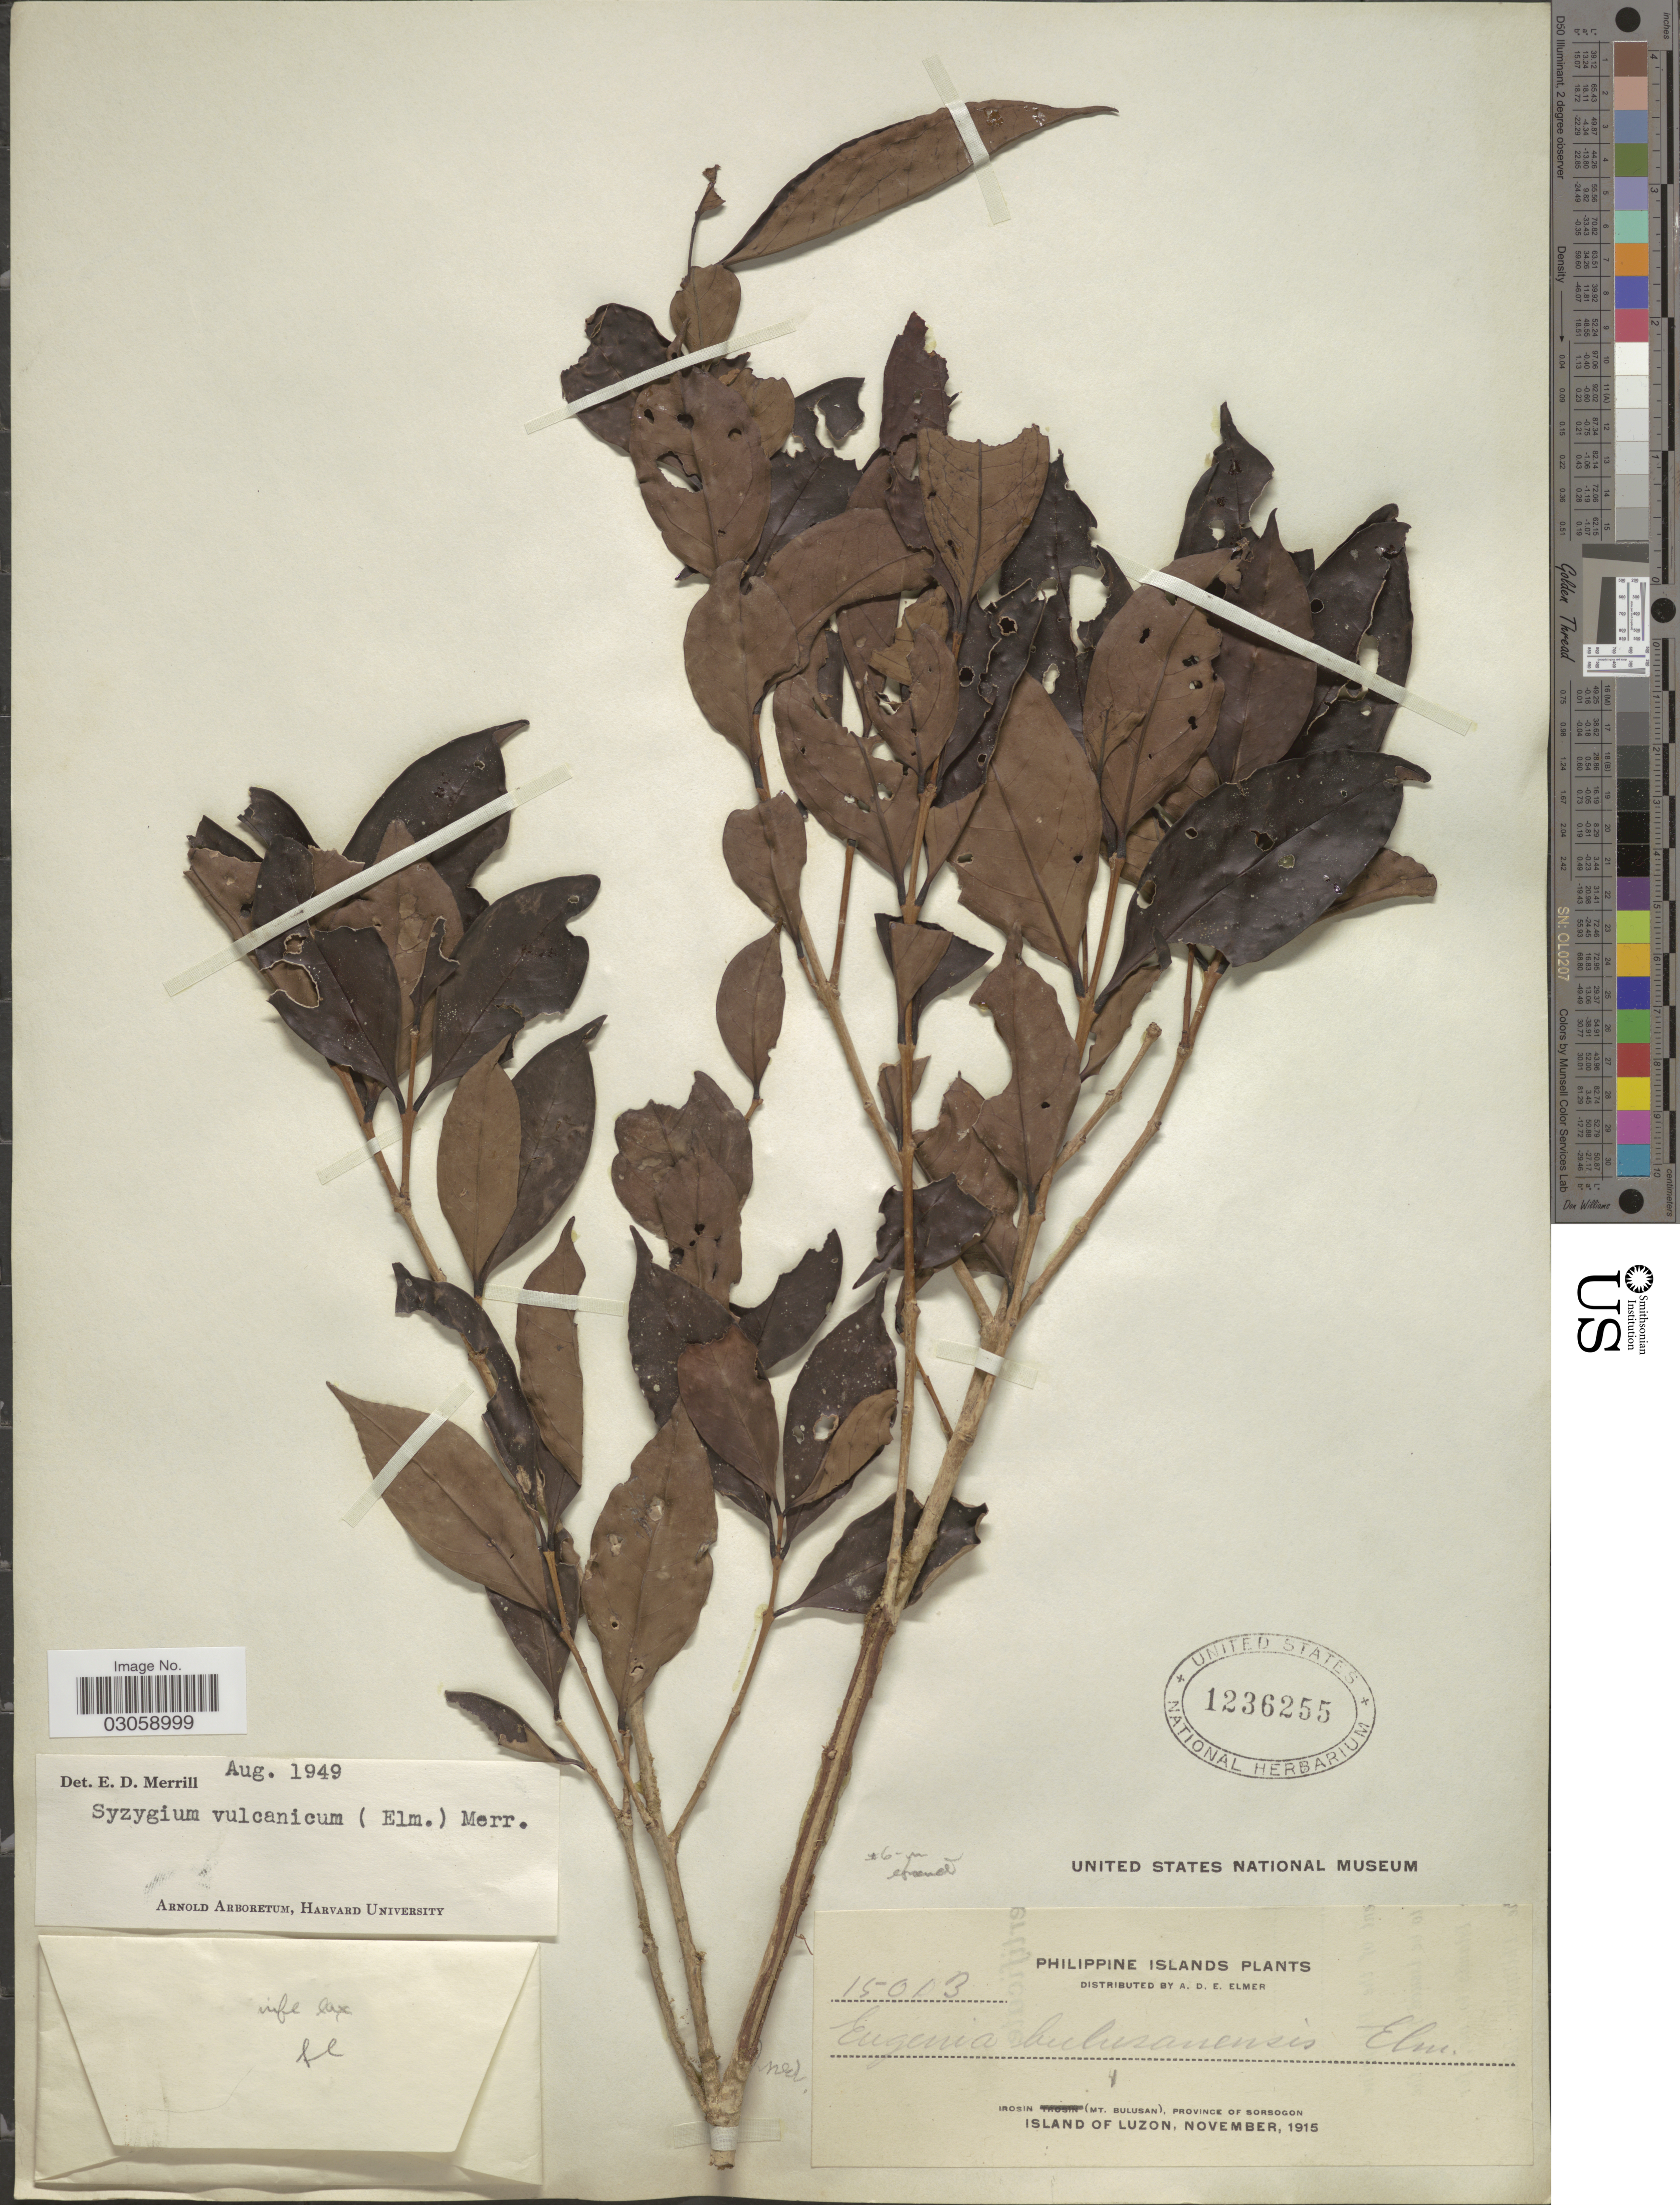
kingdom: Plantae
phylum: Tracheophyta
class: Magnoliopsida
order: Myrtales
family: Myrtaceae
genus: Syzygium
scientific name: Syzygium vulcanicum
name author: Elmer ex Merr.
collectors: A. D. E. Elmer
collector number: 15013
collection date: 1915-11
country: Philippines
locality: Philippine Islands, Irosin (Mt. Bulusan), Province of Sorsogon, Island of Luzon.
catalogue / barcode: US 1236255